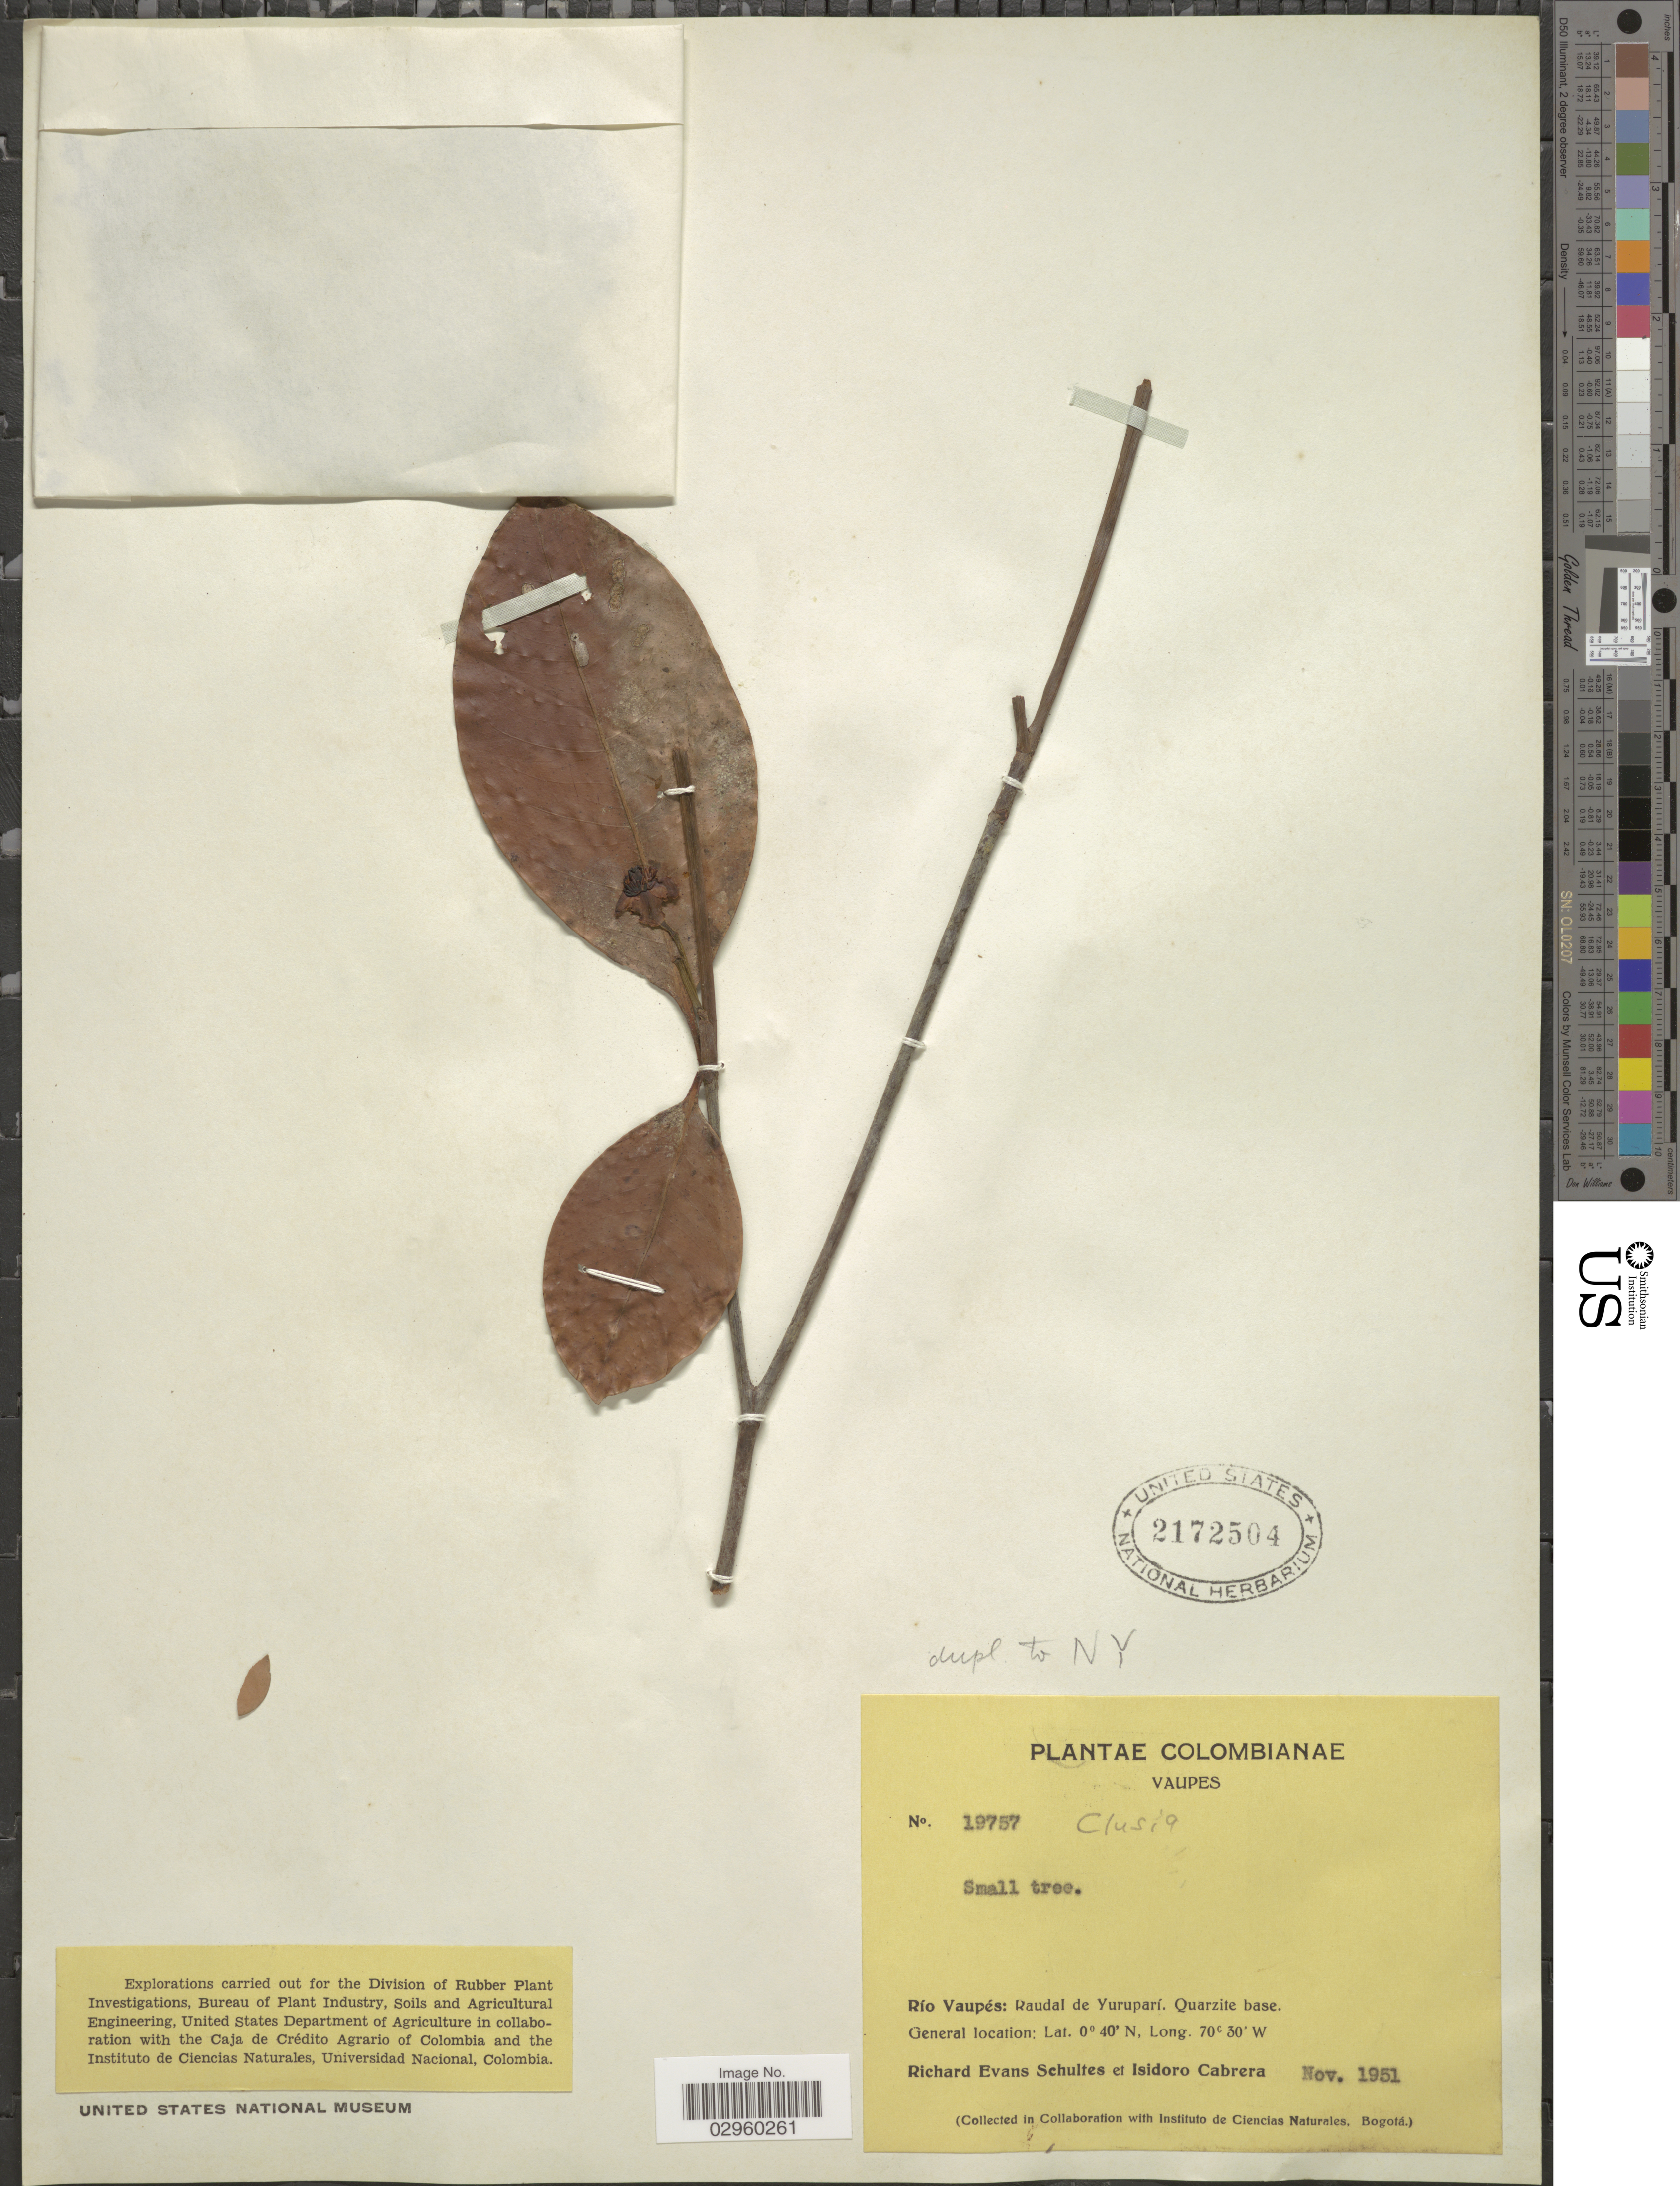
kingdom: Plantae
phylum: Tracheophyta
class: Magnoliopsida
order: Malpighiales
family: Clusiaceae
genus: Clusia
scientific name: Clusia sp.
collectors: R. E. Schultes & I. Cabrera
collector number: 19757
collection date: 1951-11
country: Colombia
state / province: Vaupés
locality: Río Vaupés: Raudal de Yuruparí. Quartzite base.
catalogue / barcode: US 2172504